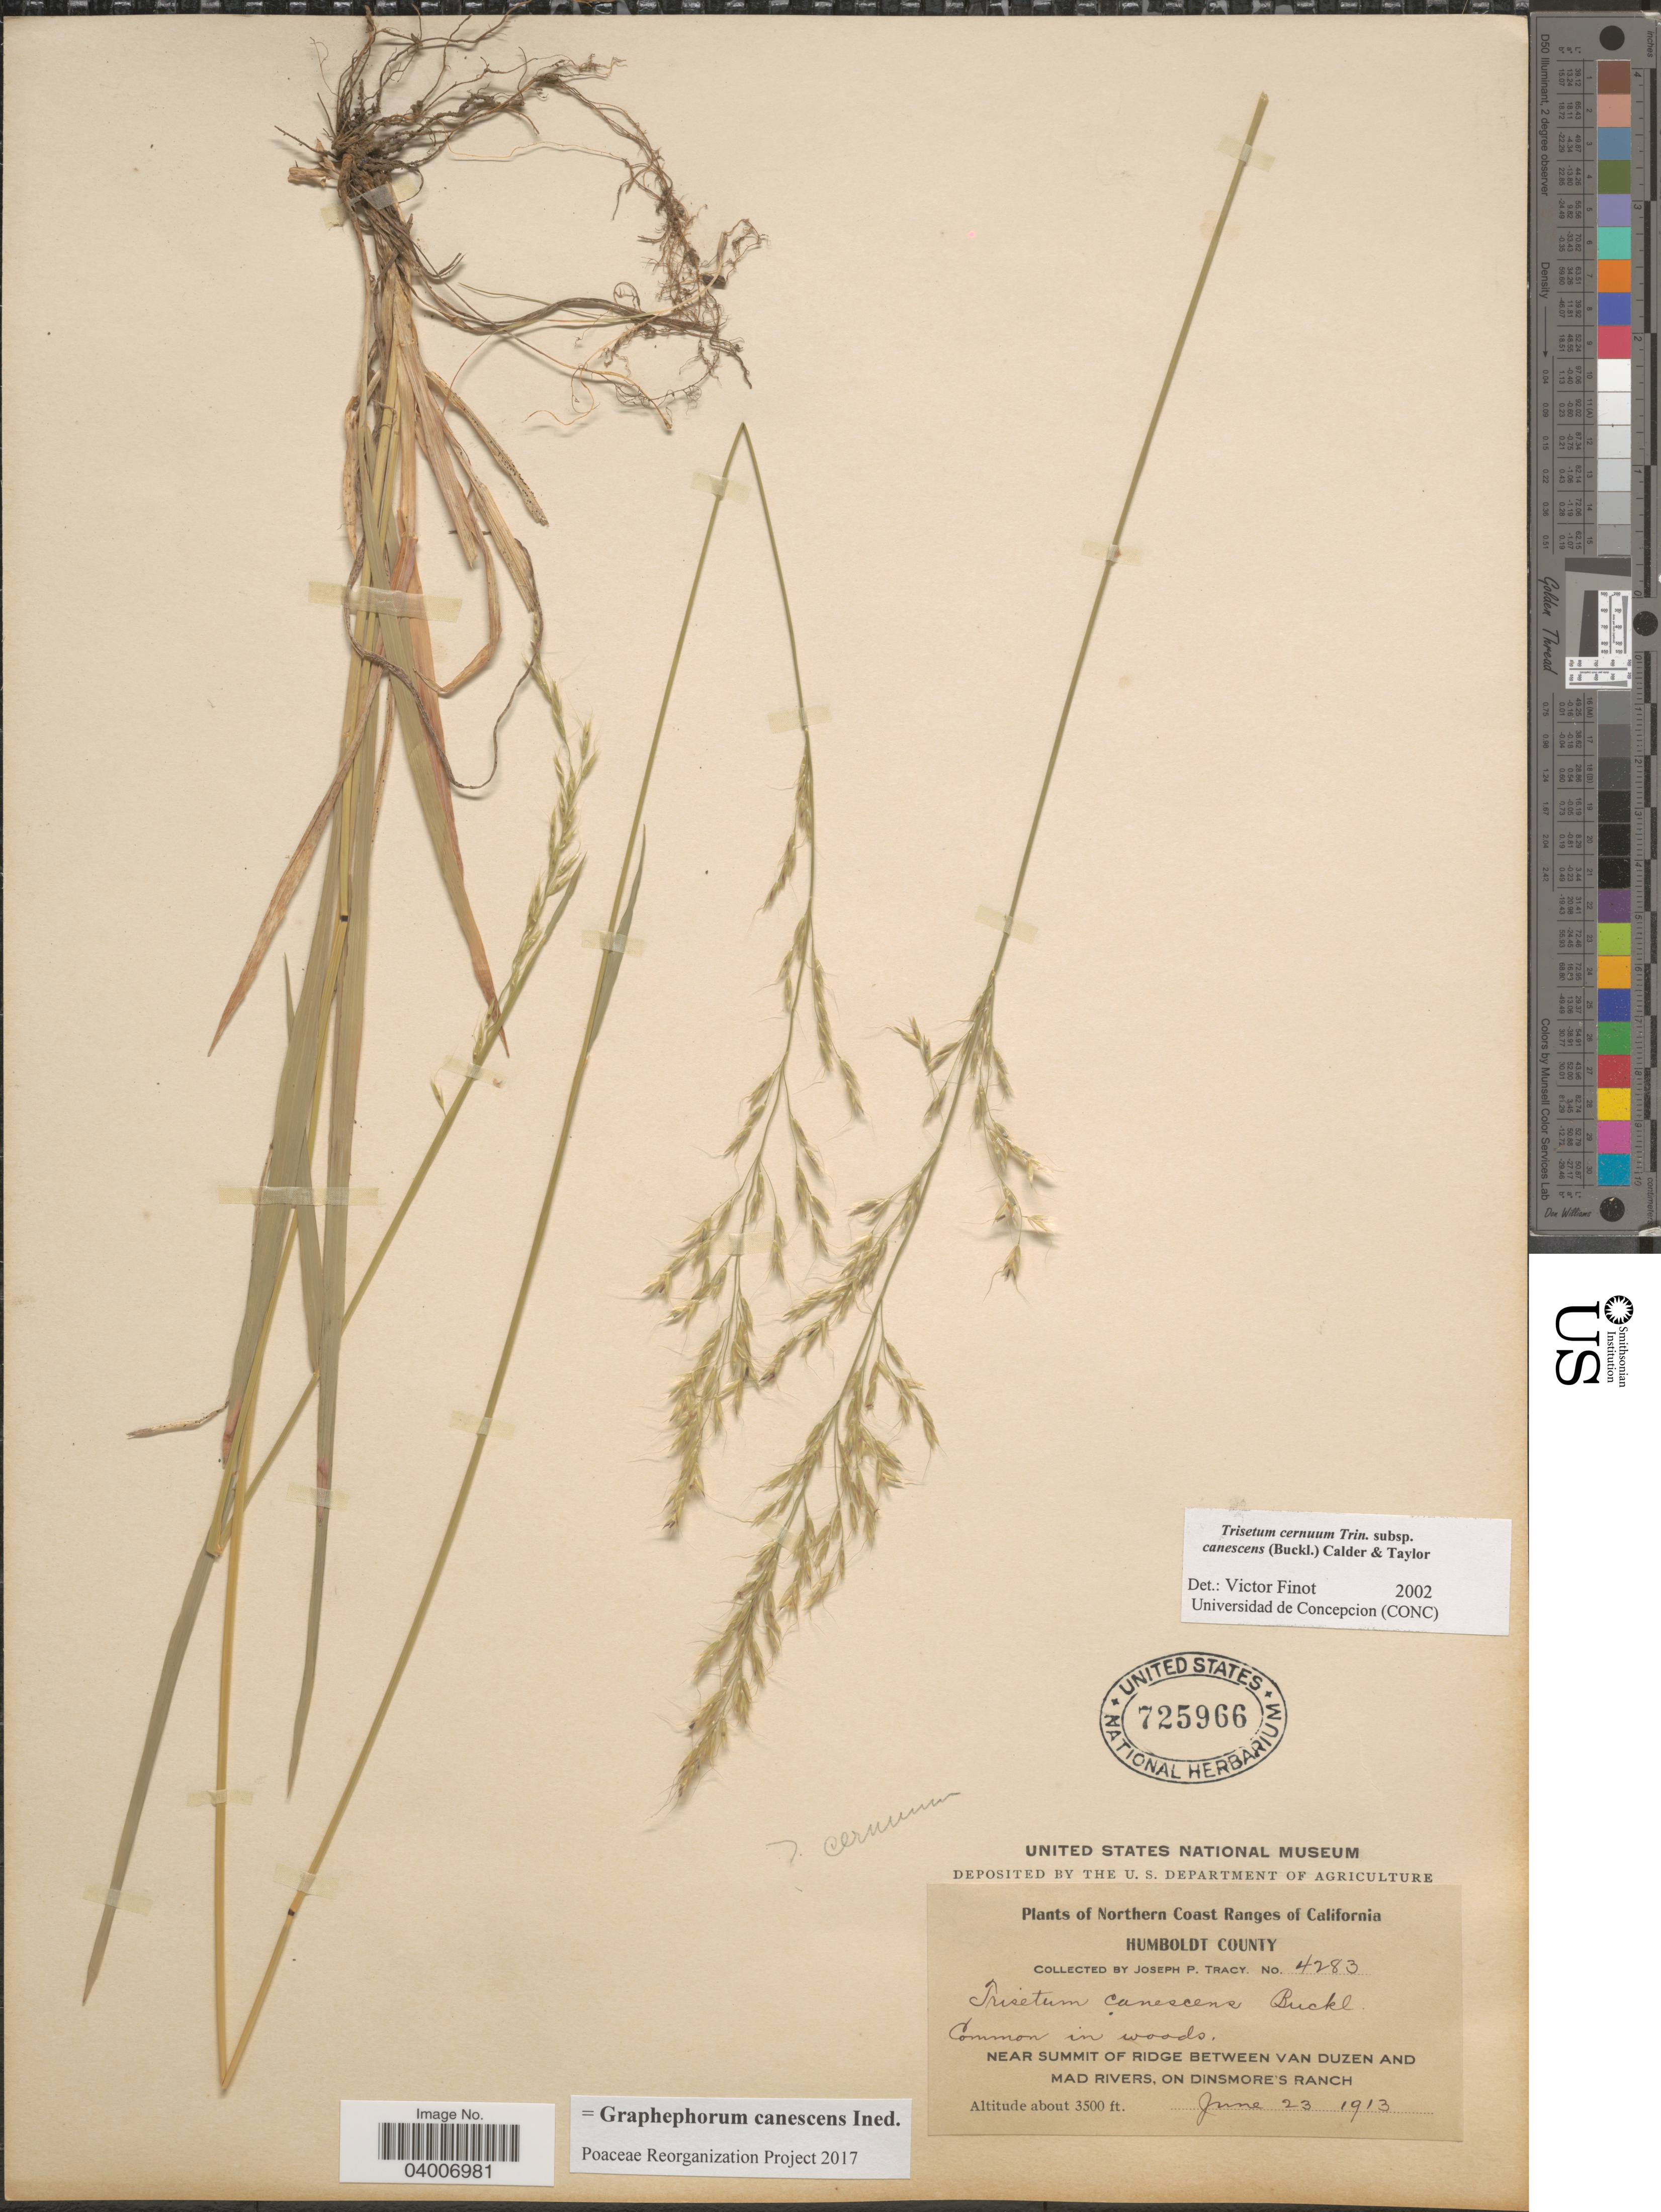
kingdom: Plantae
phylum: Tracheophyta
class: Liliopsida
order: Poales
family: Poaceae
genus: Graphephorum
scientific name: Graphephorum canescens ined.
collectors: J. Tracy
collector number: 4283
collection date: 1913-06-23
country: United States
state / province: California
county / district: Humboldt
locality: Northern Coast Ranges of California. Humboldt County. Near summit of ridge between van Duzen and Mad Rivers, on Dinsmore's Ranch.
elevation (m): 1067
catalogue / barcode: US 725966